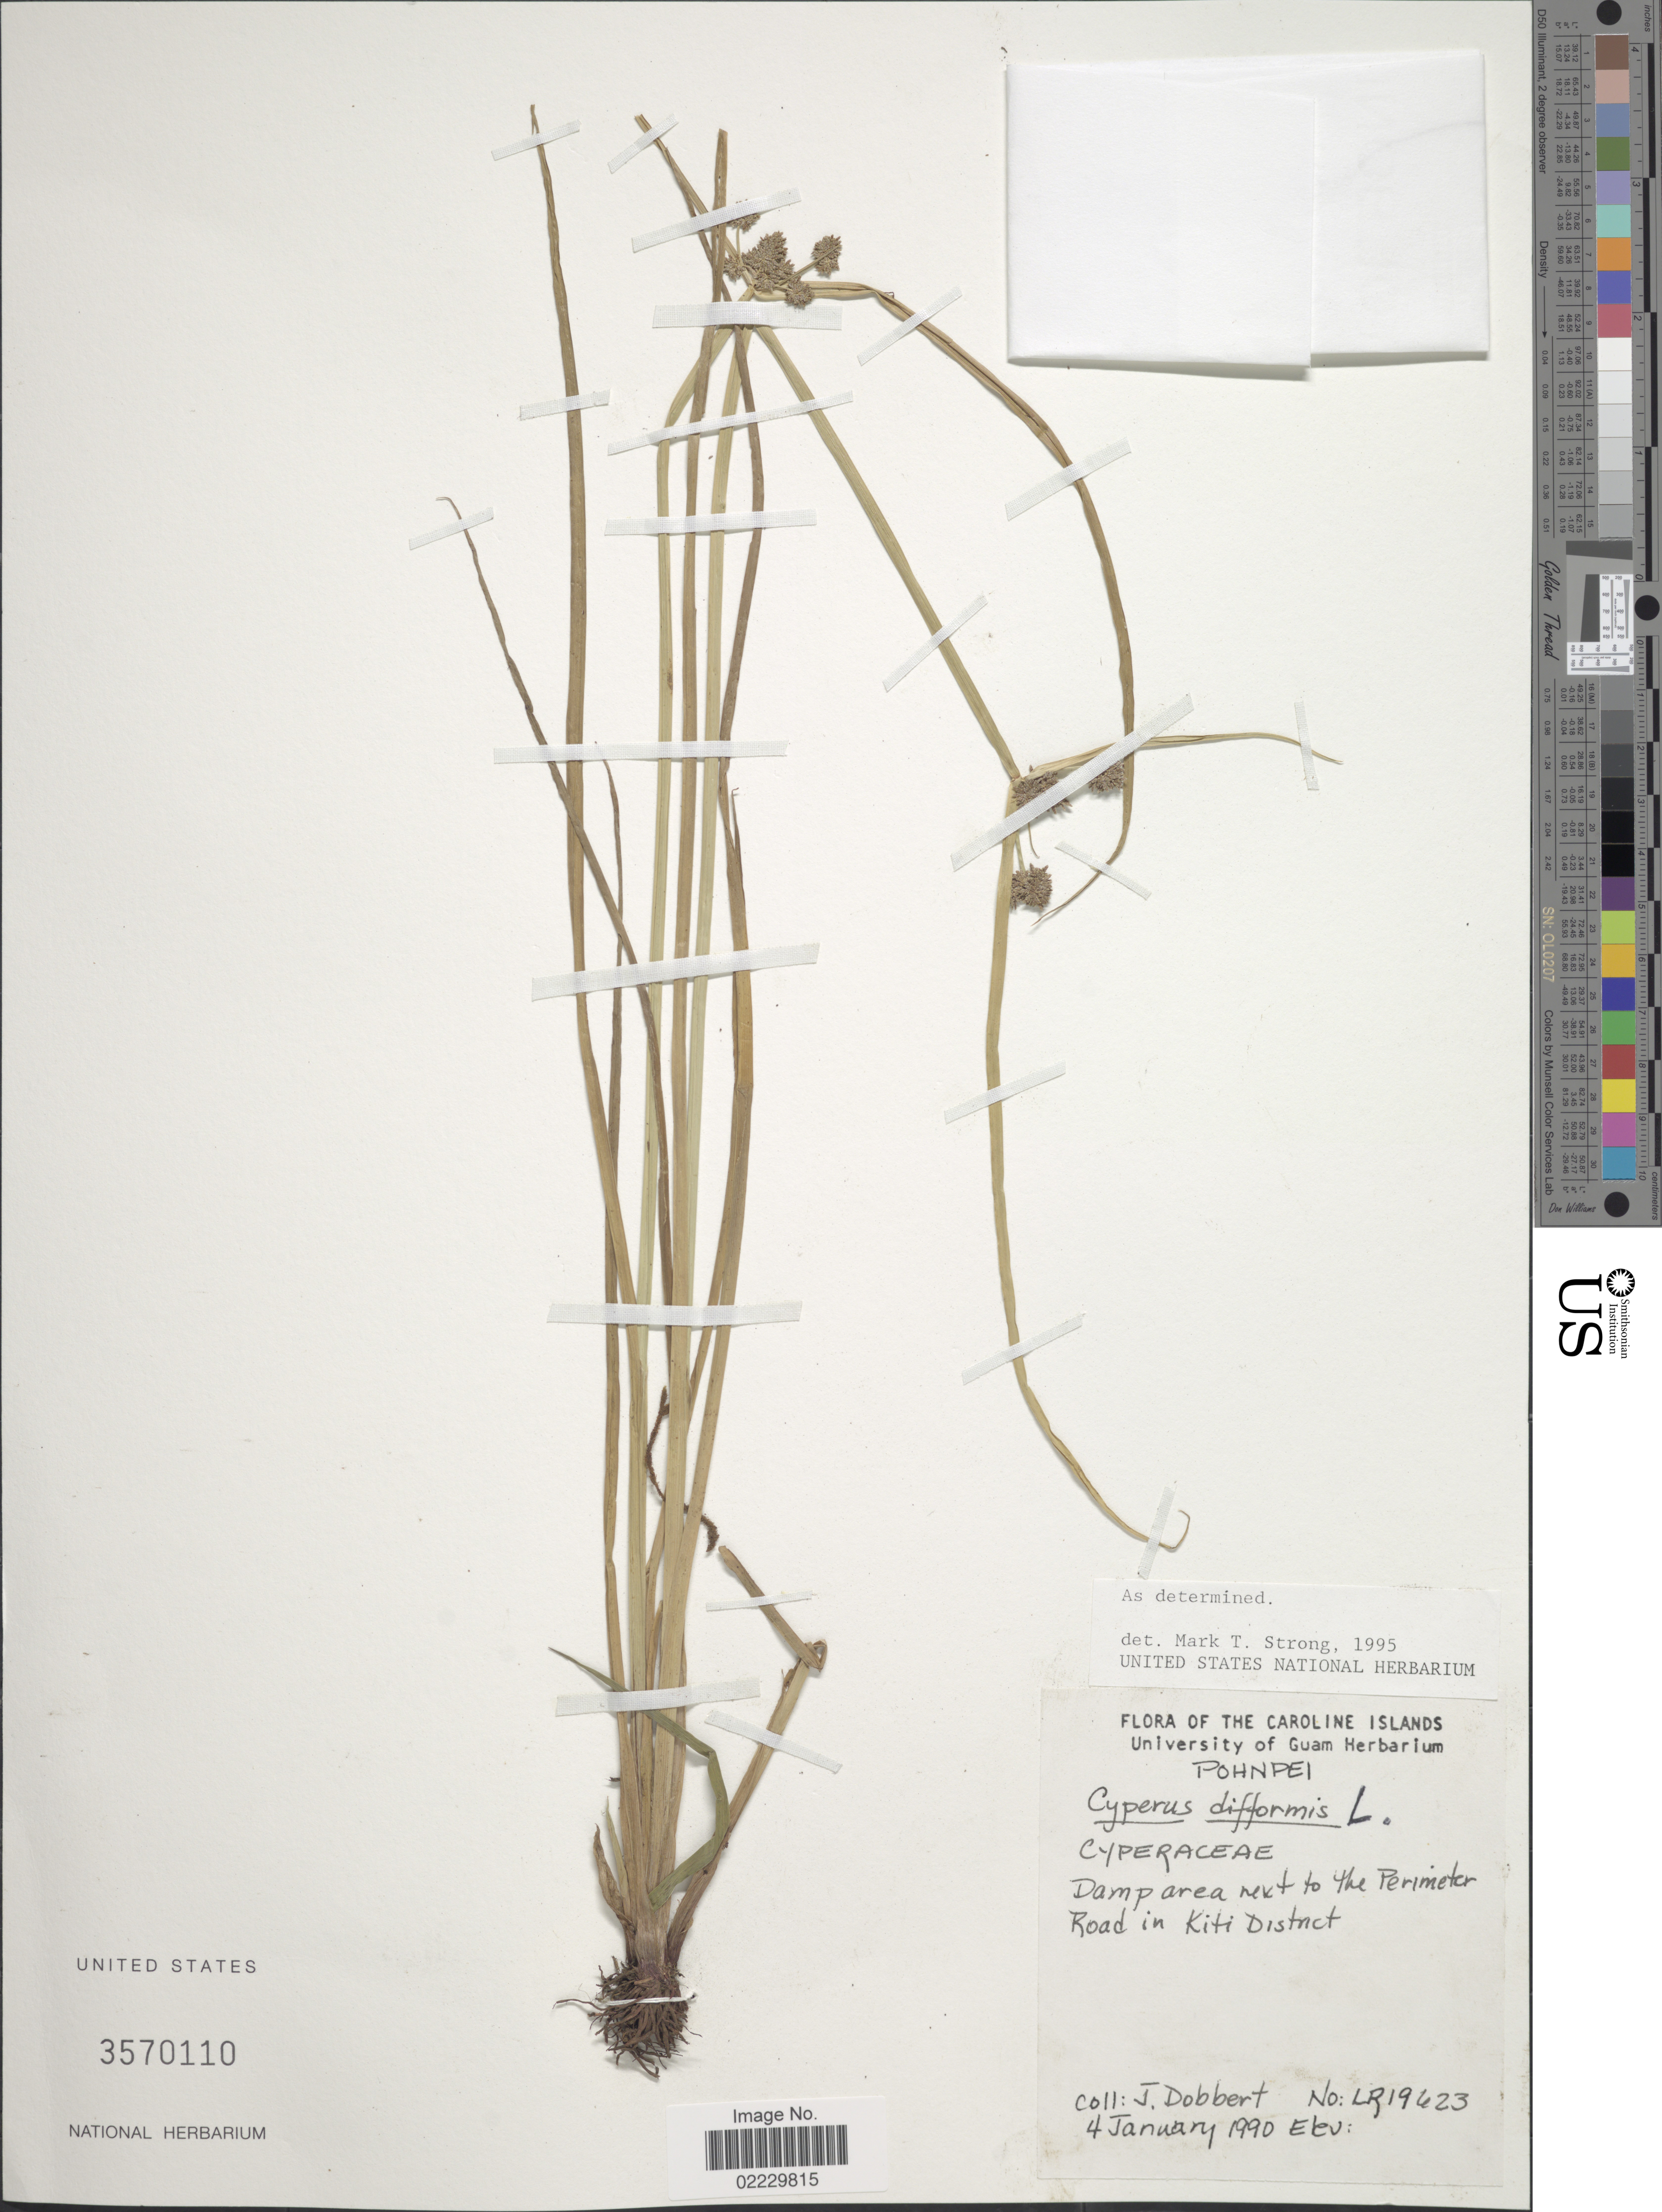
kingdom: Plantae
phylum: Tracheophyta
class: Liliopsida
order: Poales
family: Cyperaceae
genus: Cyperus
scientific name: Cyperus difformis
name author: L.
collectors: J. Dobbert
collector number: LR19423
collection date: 1990-01-04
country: Micronesia, Federated States of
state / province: Pohnpei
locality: Damp area next to the perimeter Road in Kiti District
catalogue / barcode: US 3570110